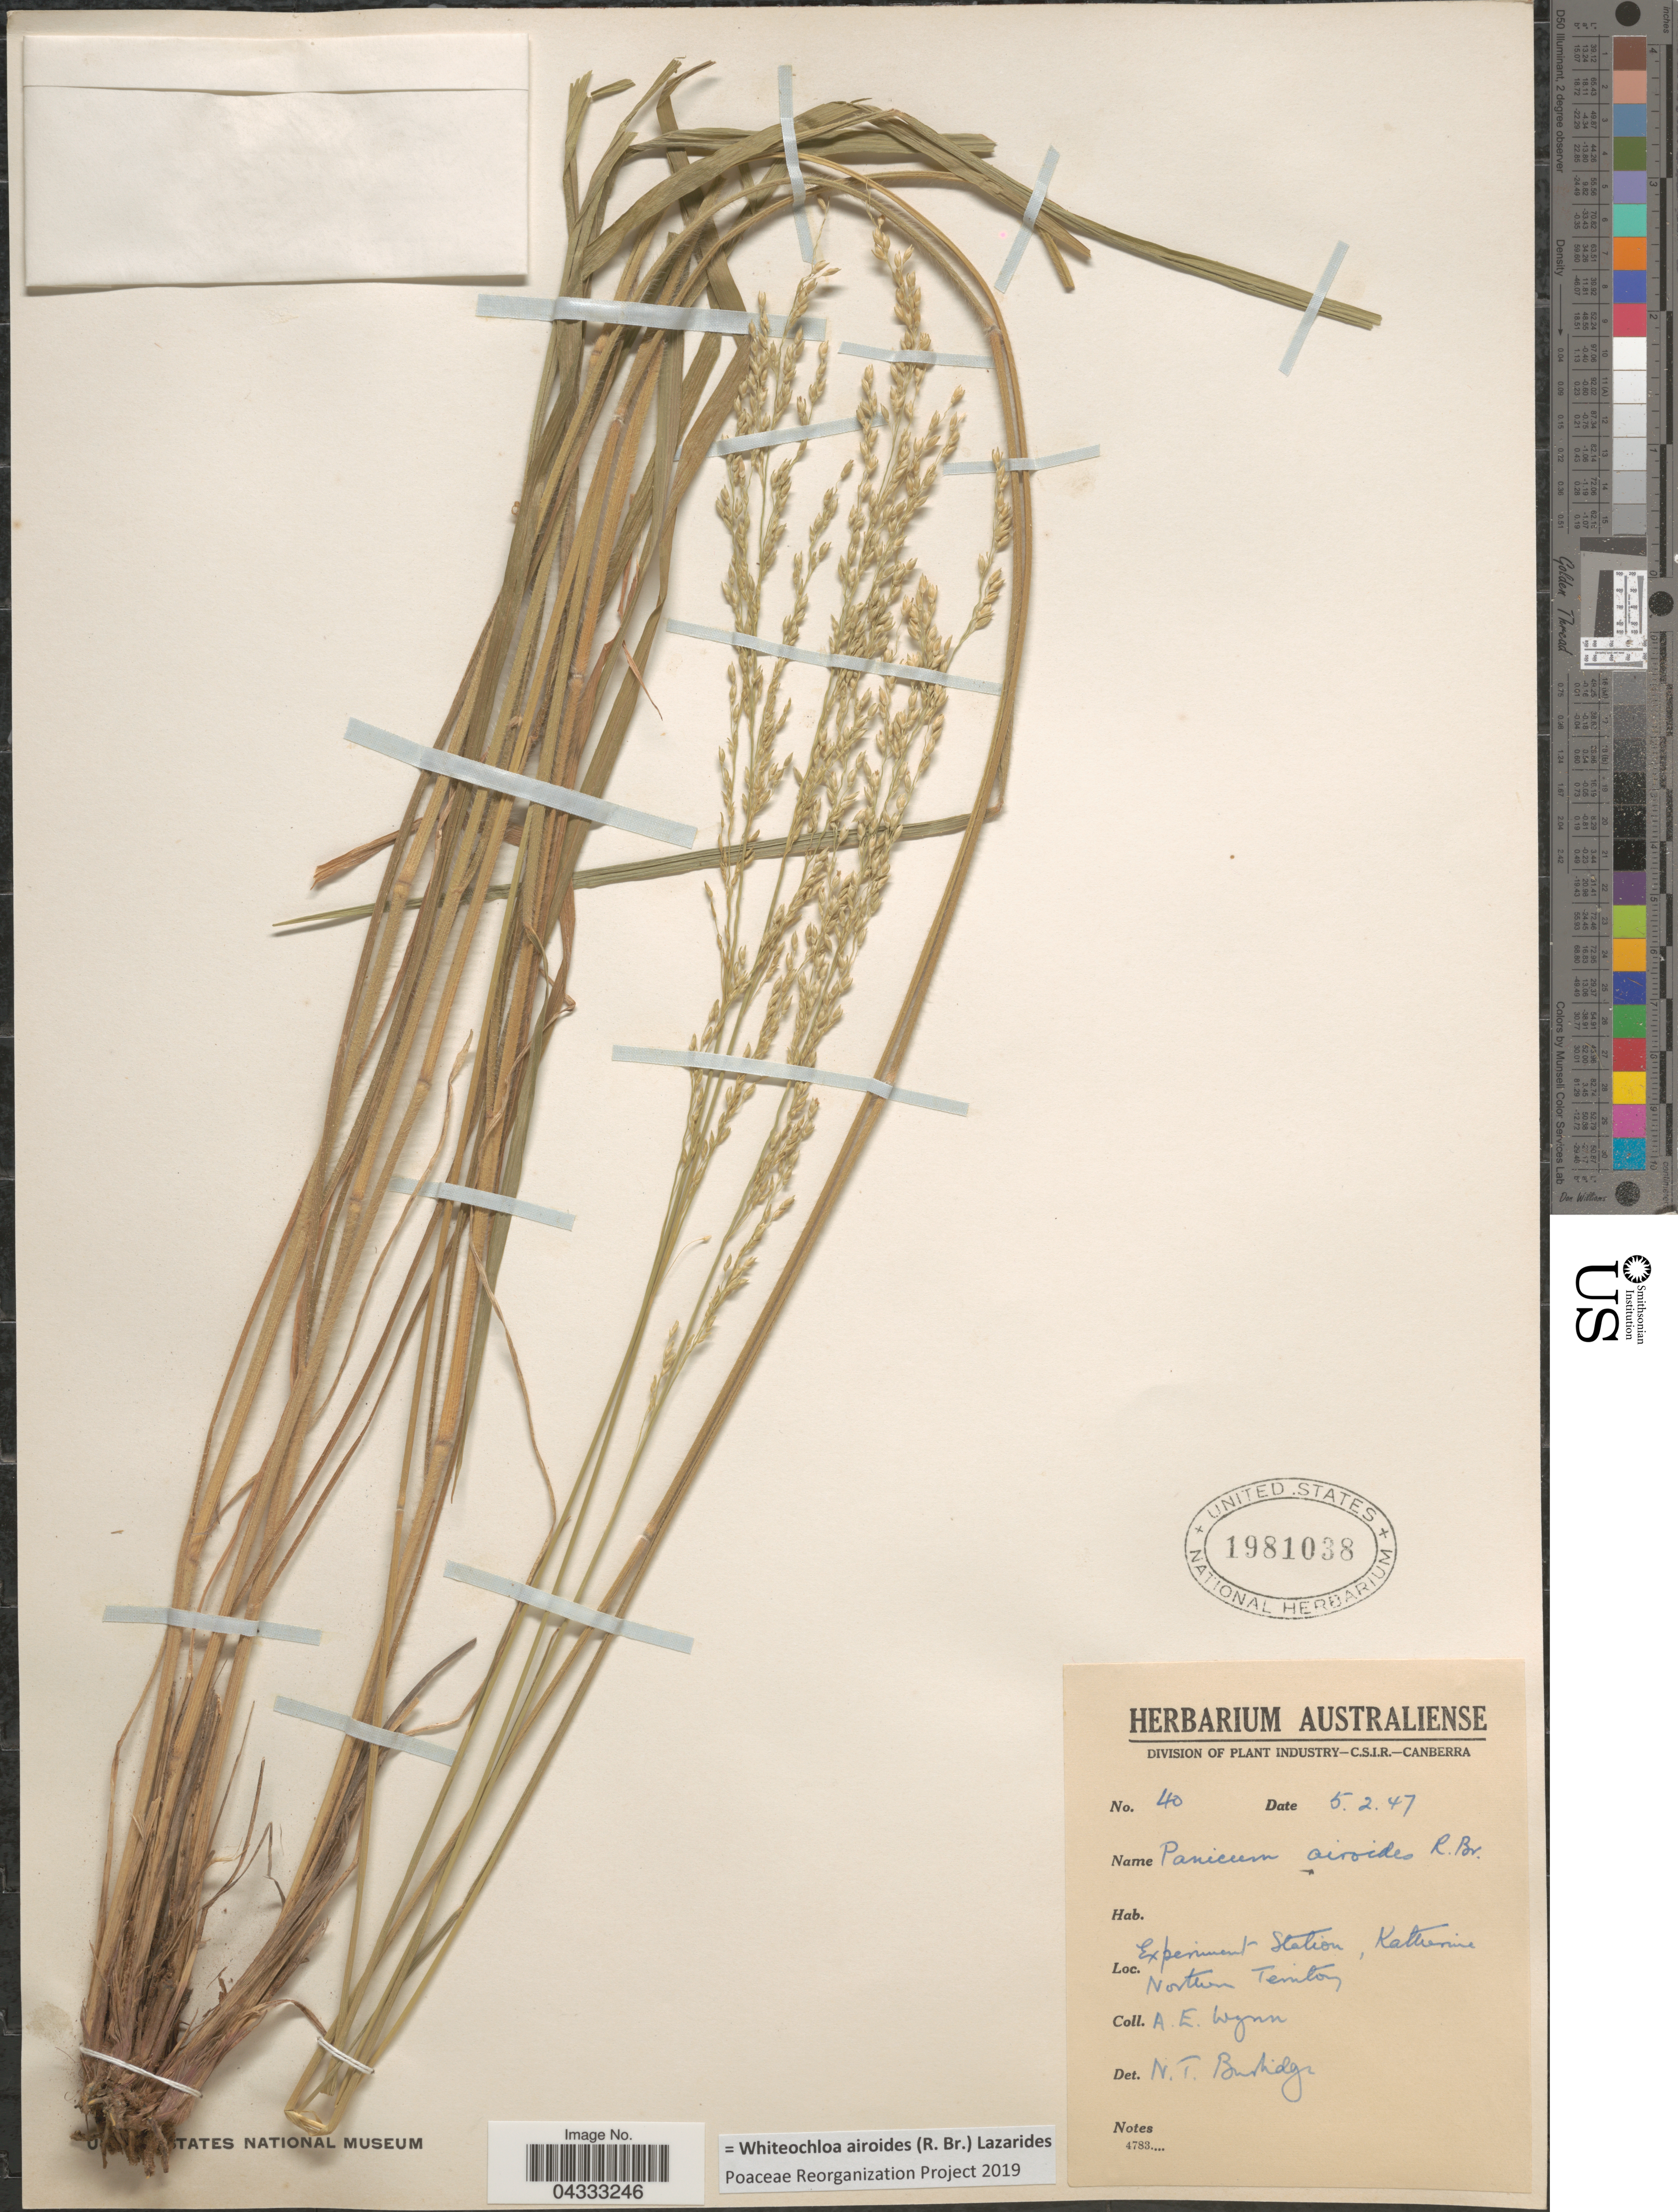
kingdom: Plantae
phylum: Tracheophyta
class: Liliopsida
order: Poales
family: Poaceae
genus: Whiteochloa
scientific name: Whiteochloa airoides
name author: (R.W. Br.) Lazarides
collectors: A. Wynn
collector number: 40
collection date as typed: Transcribed d/m/y: 5/2/47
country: Australia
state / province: Northern Territory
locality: Experiment Station, Katherine.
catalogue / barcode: US 1981038